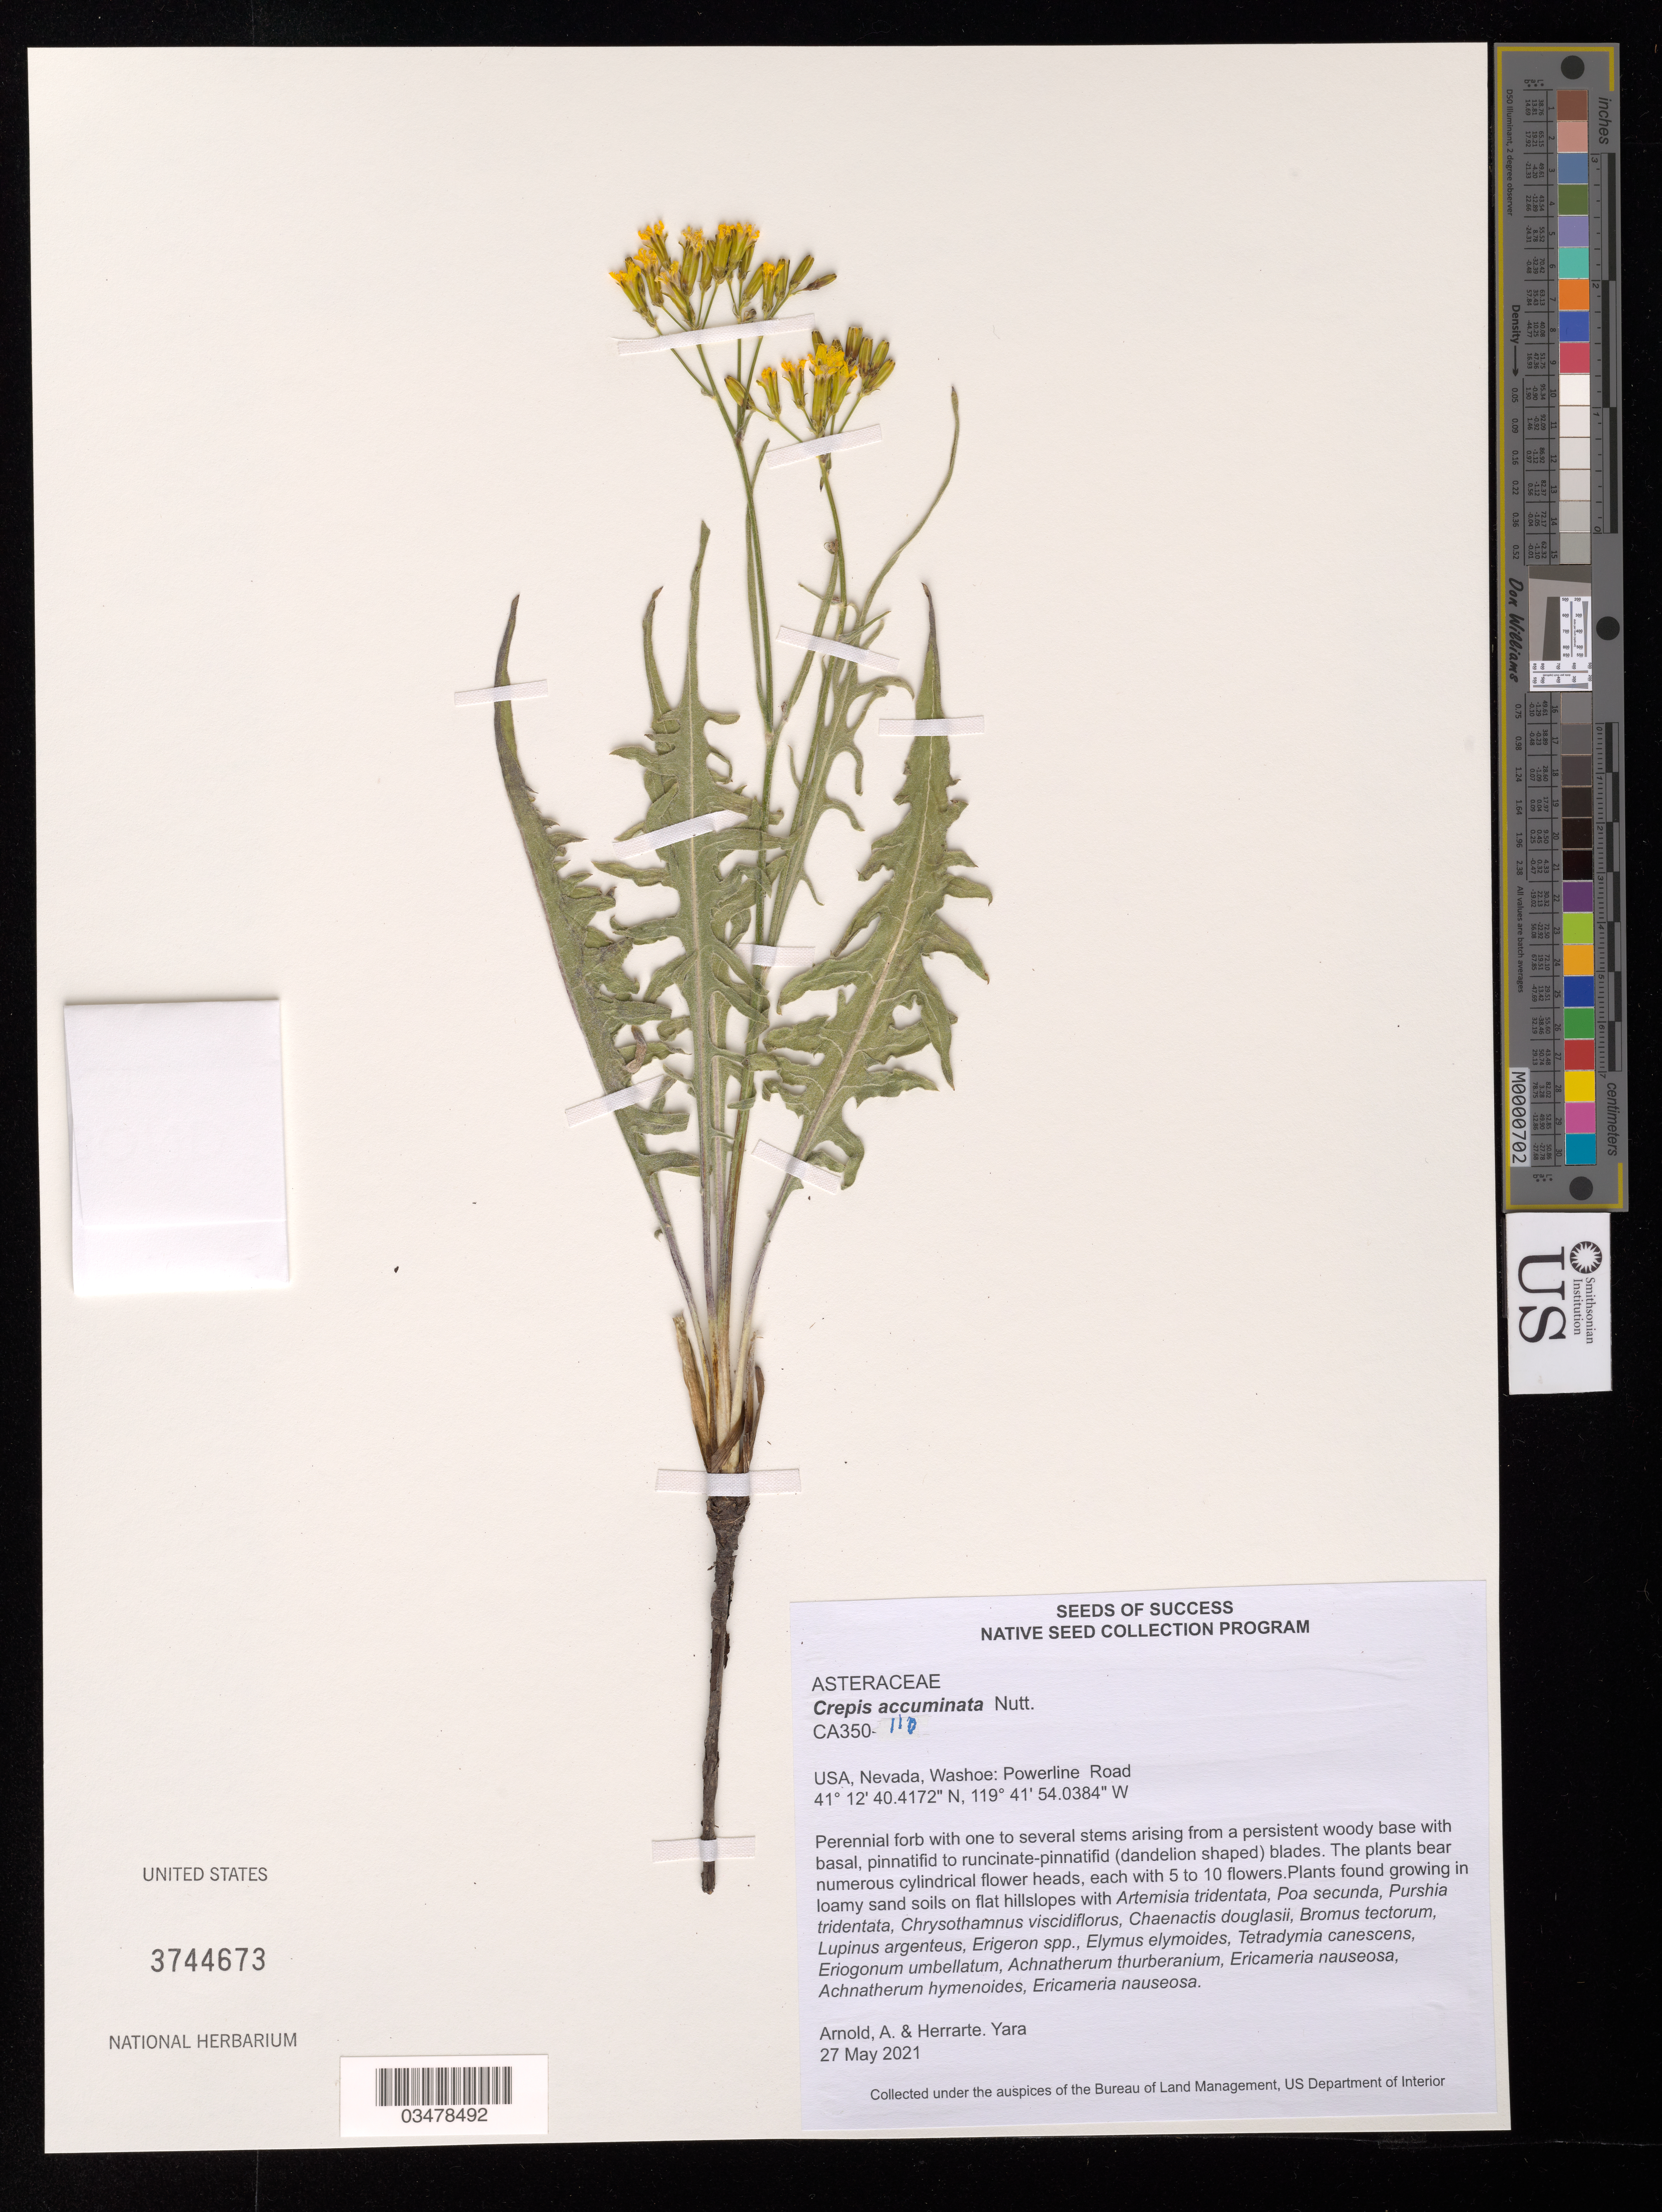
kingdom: Plantae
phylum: Tracheophyta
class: Magnoliopsida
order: Asterales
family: Asteraceae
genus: Crepis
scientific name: Crepis acuminata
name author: Nutt.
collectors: A. Arnold & Y. Herrarte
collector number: CA350-110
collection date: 2021-05-27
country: United States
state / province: Nevada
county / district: Washoe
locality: Powerline Road.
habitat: Loamy sand soils. With Artemisia tridentat, Tetradymia canescens, Poa secunda, etc.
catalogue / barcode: US 3744673